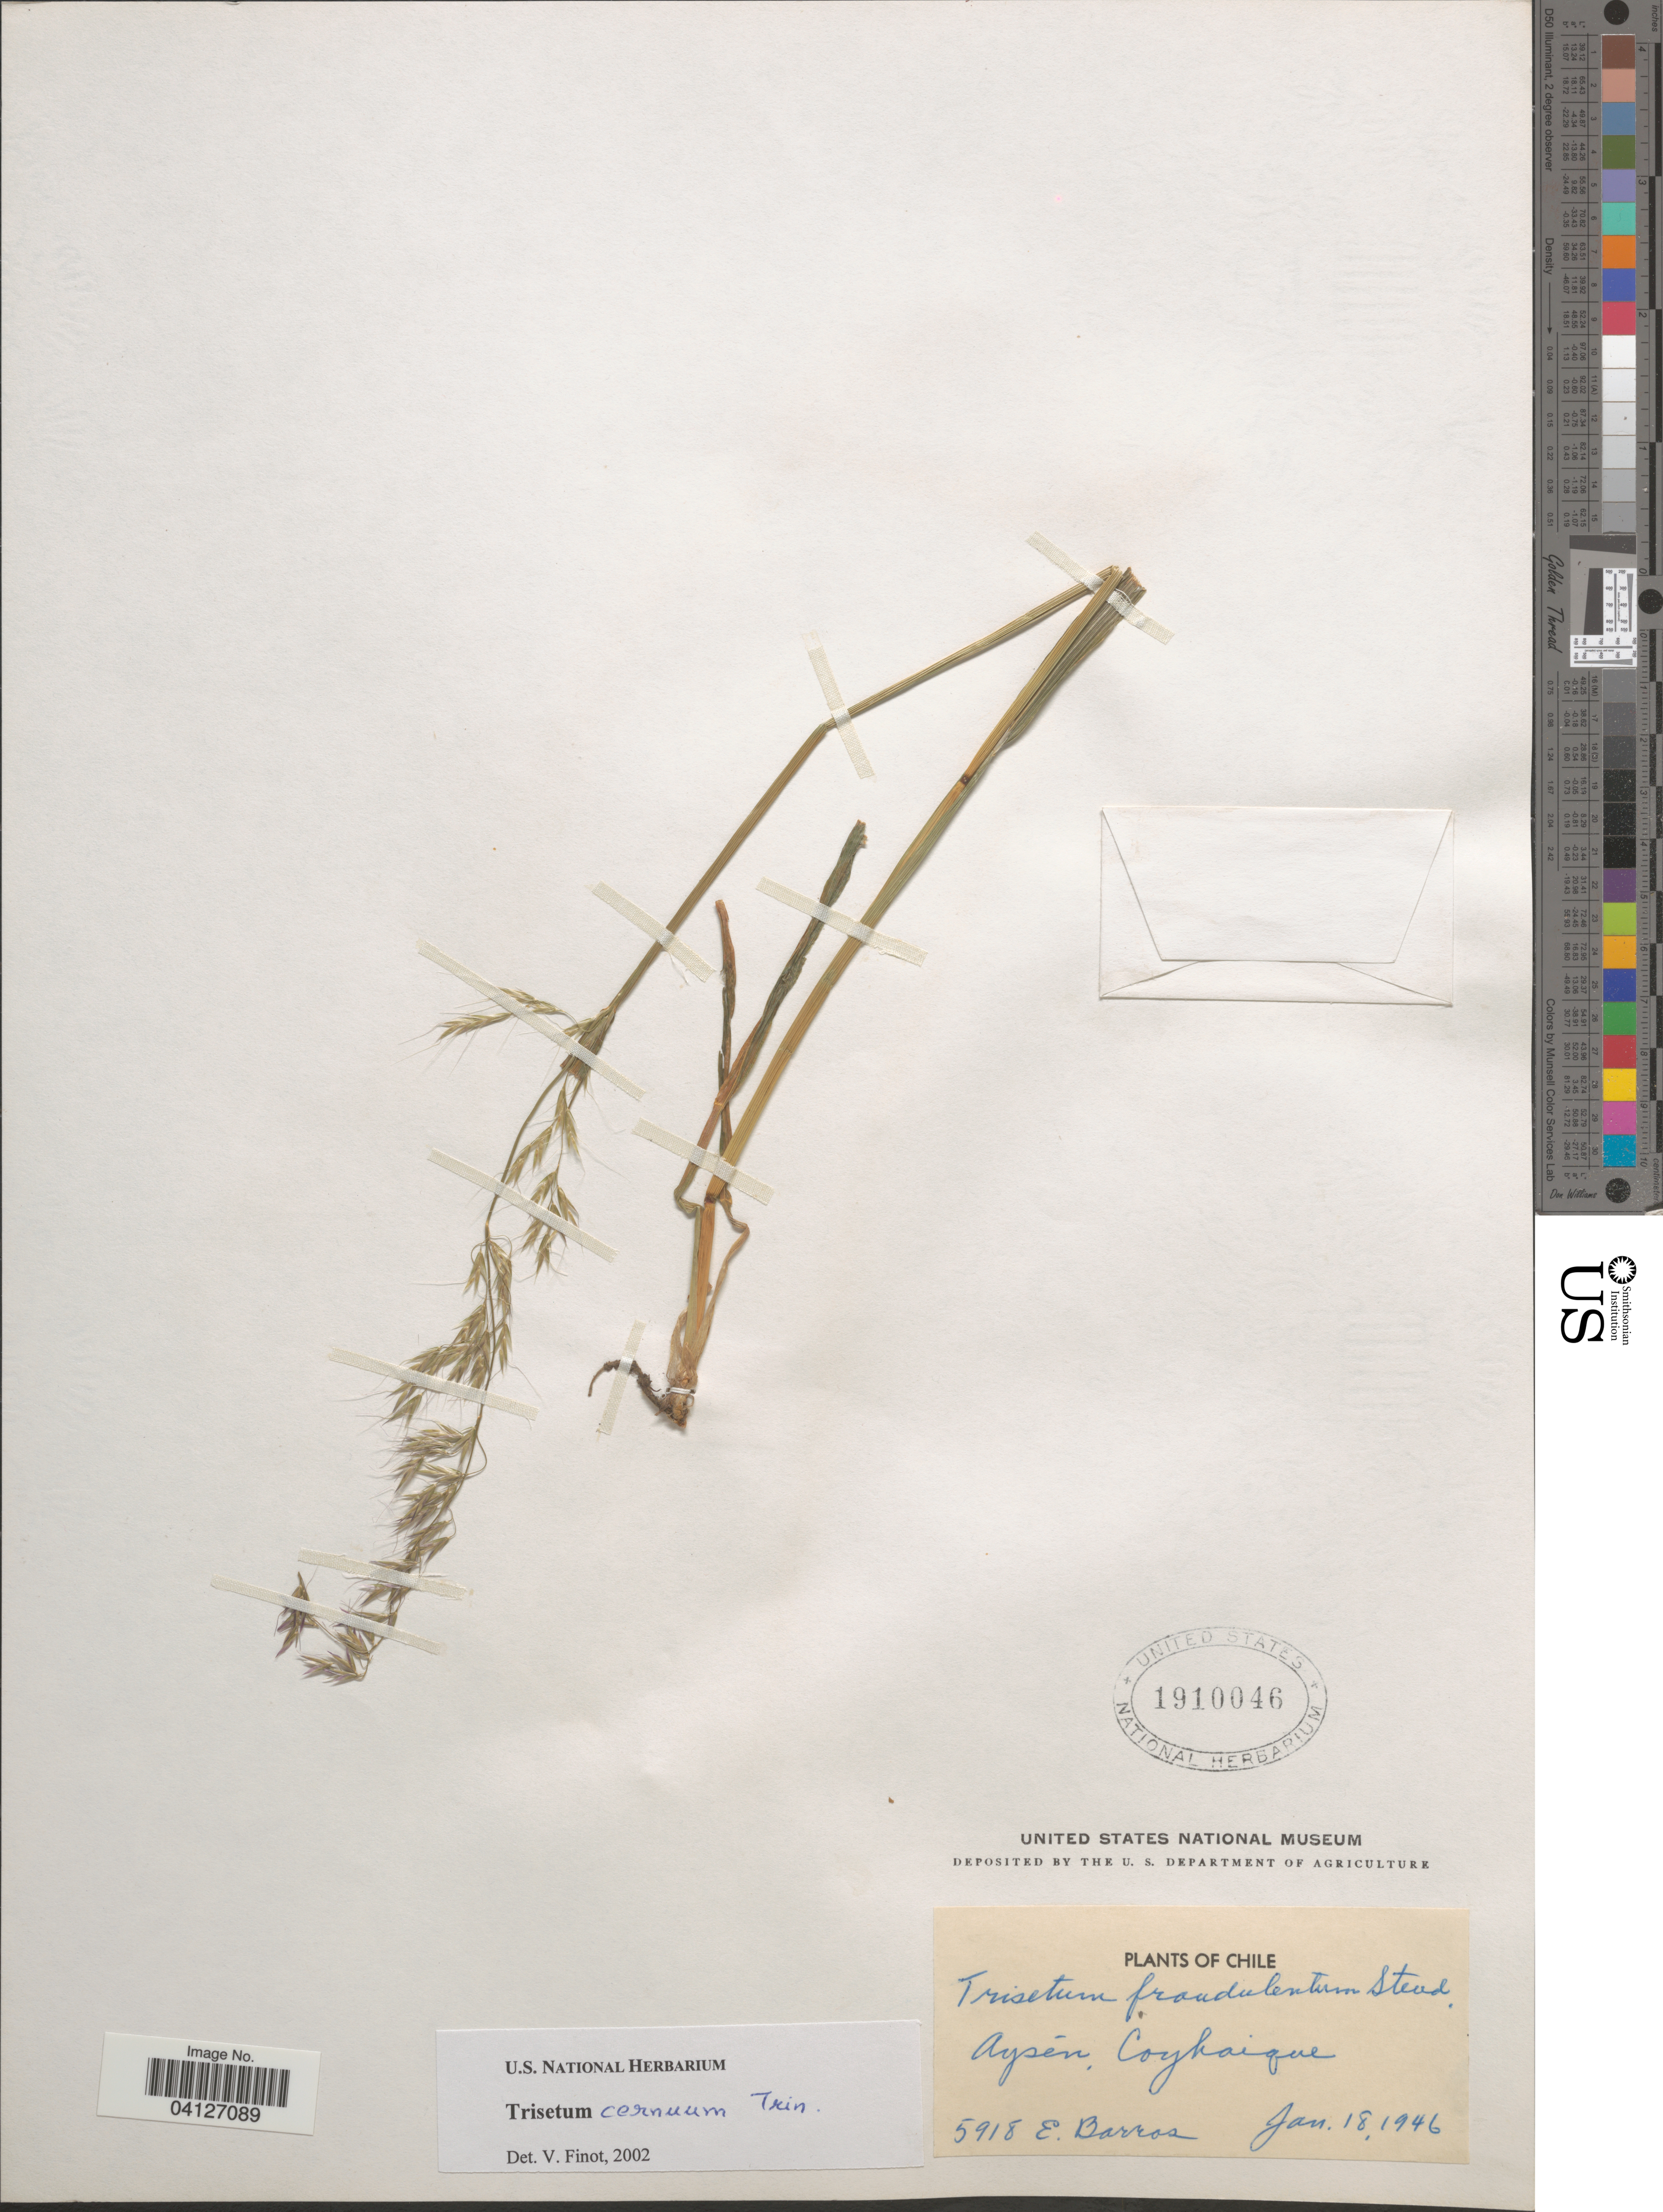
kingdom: Plantae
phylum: Tracheophyta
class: Liliopsida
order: Poales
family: Poaceae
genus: Trisetum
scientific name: Trisetum cernuum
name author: Trin.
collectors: E. Barros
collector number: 5918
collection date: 1946-01-18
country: Chile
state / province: Aisén (XI)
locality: Aysén, Coyhaique.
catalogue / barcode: US 1910046